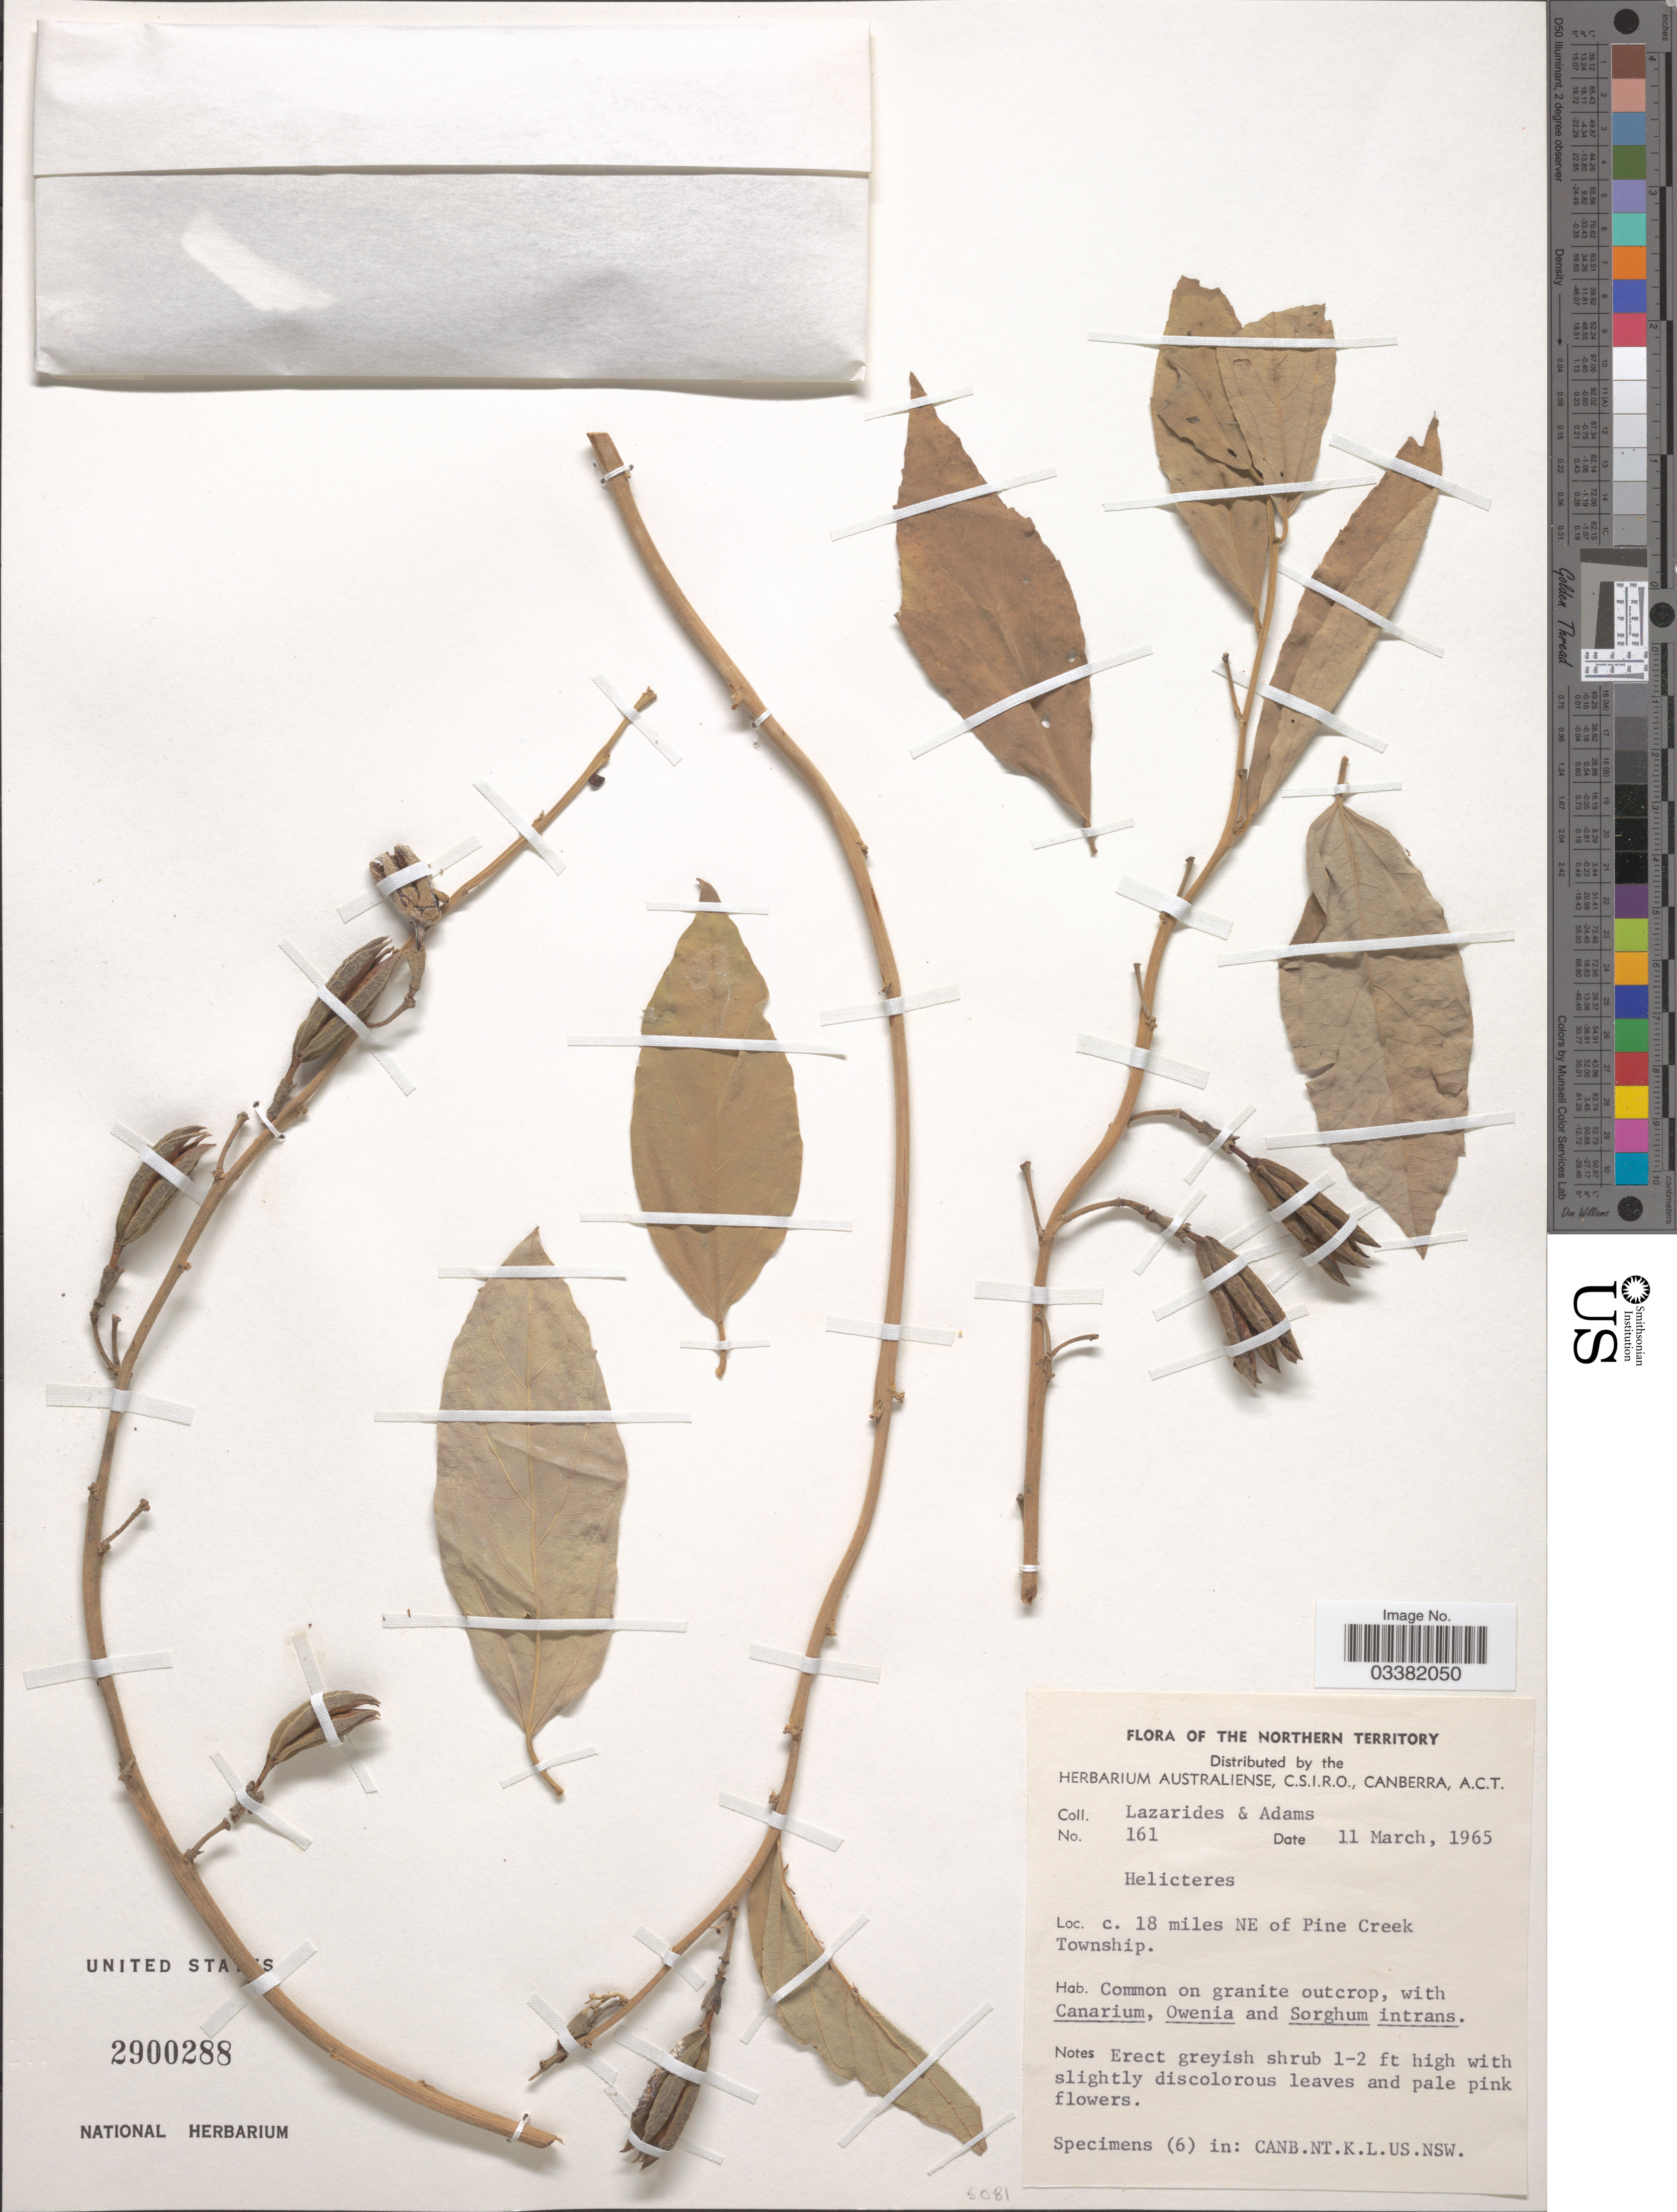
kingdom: Plantae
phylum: Tracheophyta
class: Magnoliopsida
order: Malvales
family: Malvaceae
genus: Helicteres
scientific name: Helicteres cana subsp. latifolia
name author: Cowie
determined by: Dorr, L. J., (BOT), Smithsonian Institution - National Museum of Natural History (UNITED STATES)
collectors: M. Lazarides & Adams, --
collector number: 161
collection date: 1965-03-11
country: Australia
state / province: Northern Territory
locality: C. 18 miles NE of Pine Creek Township.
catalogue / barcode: US 2900288